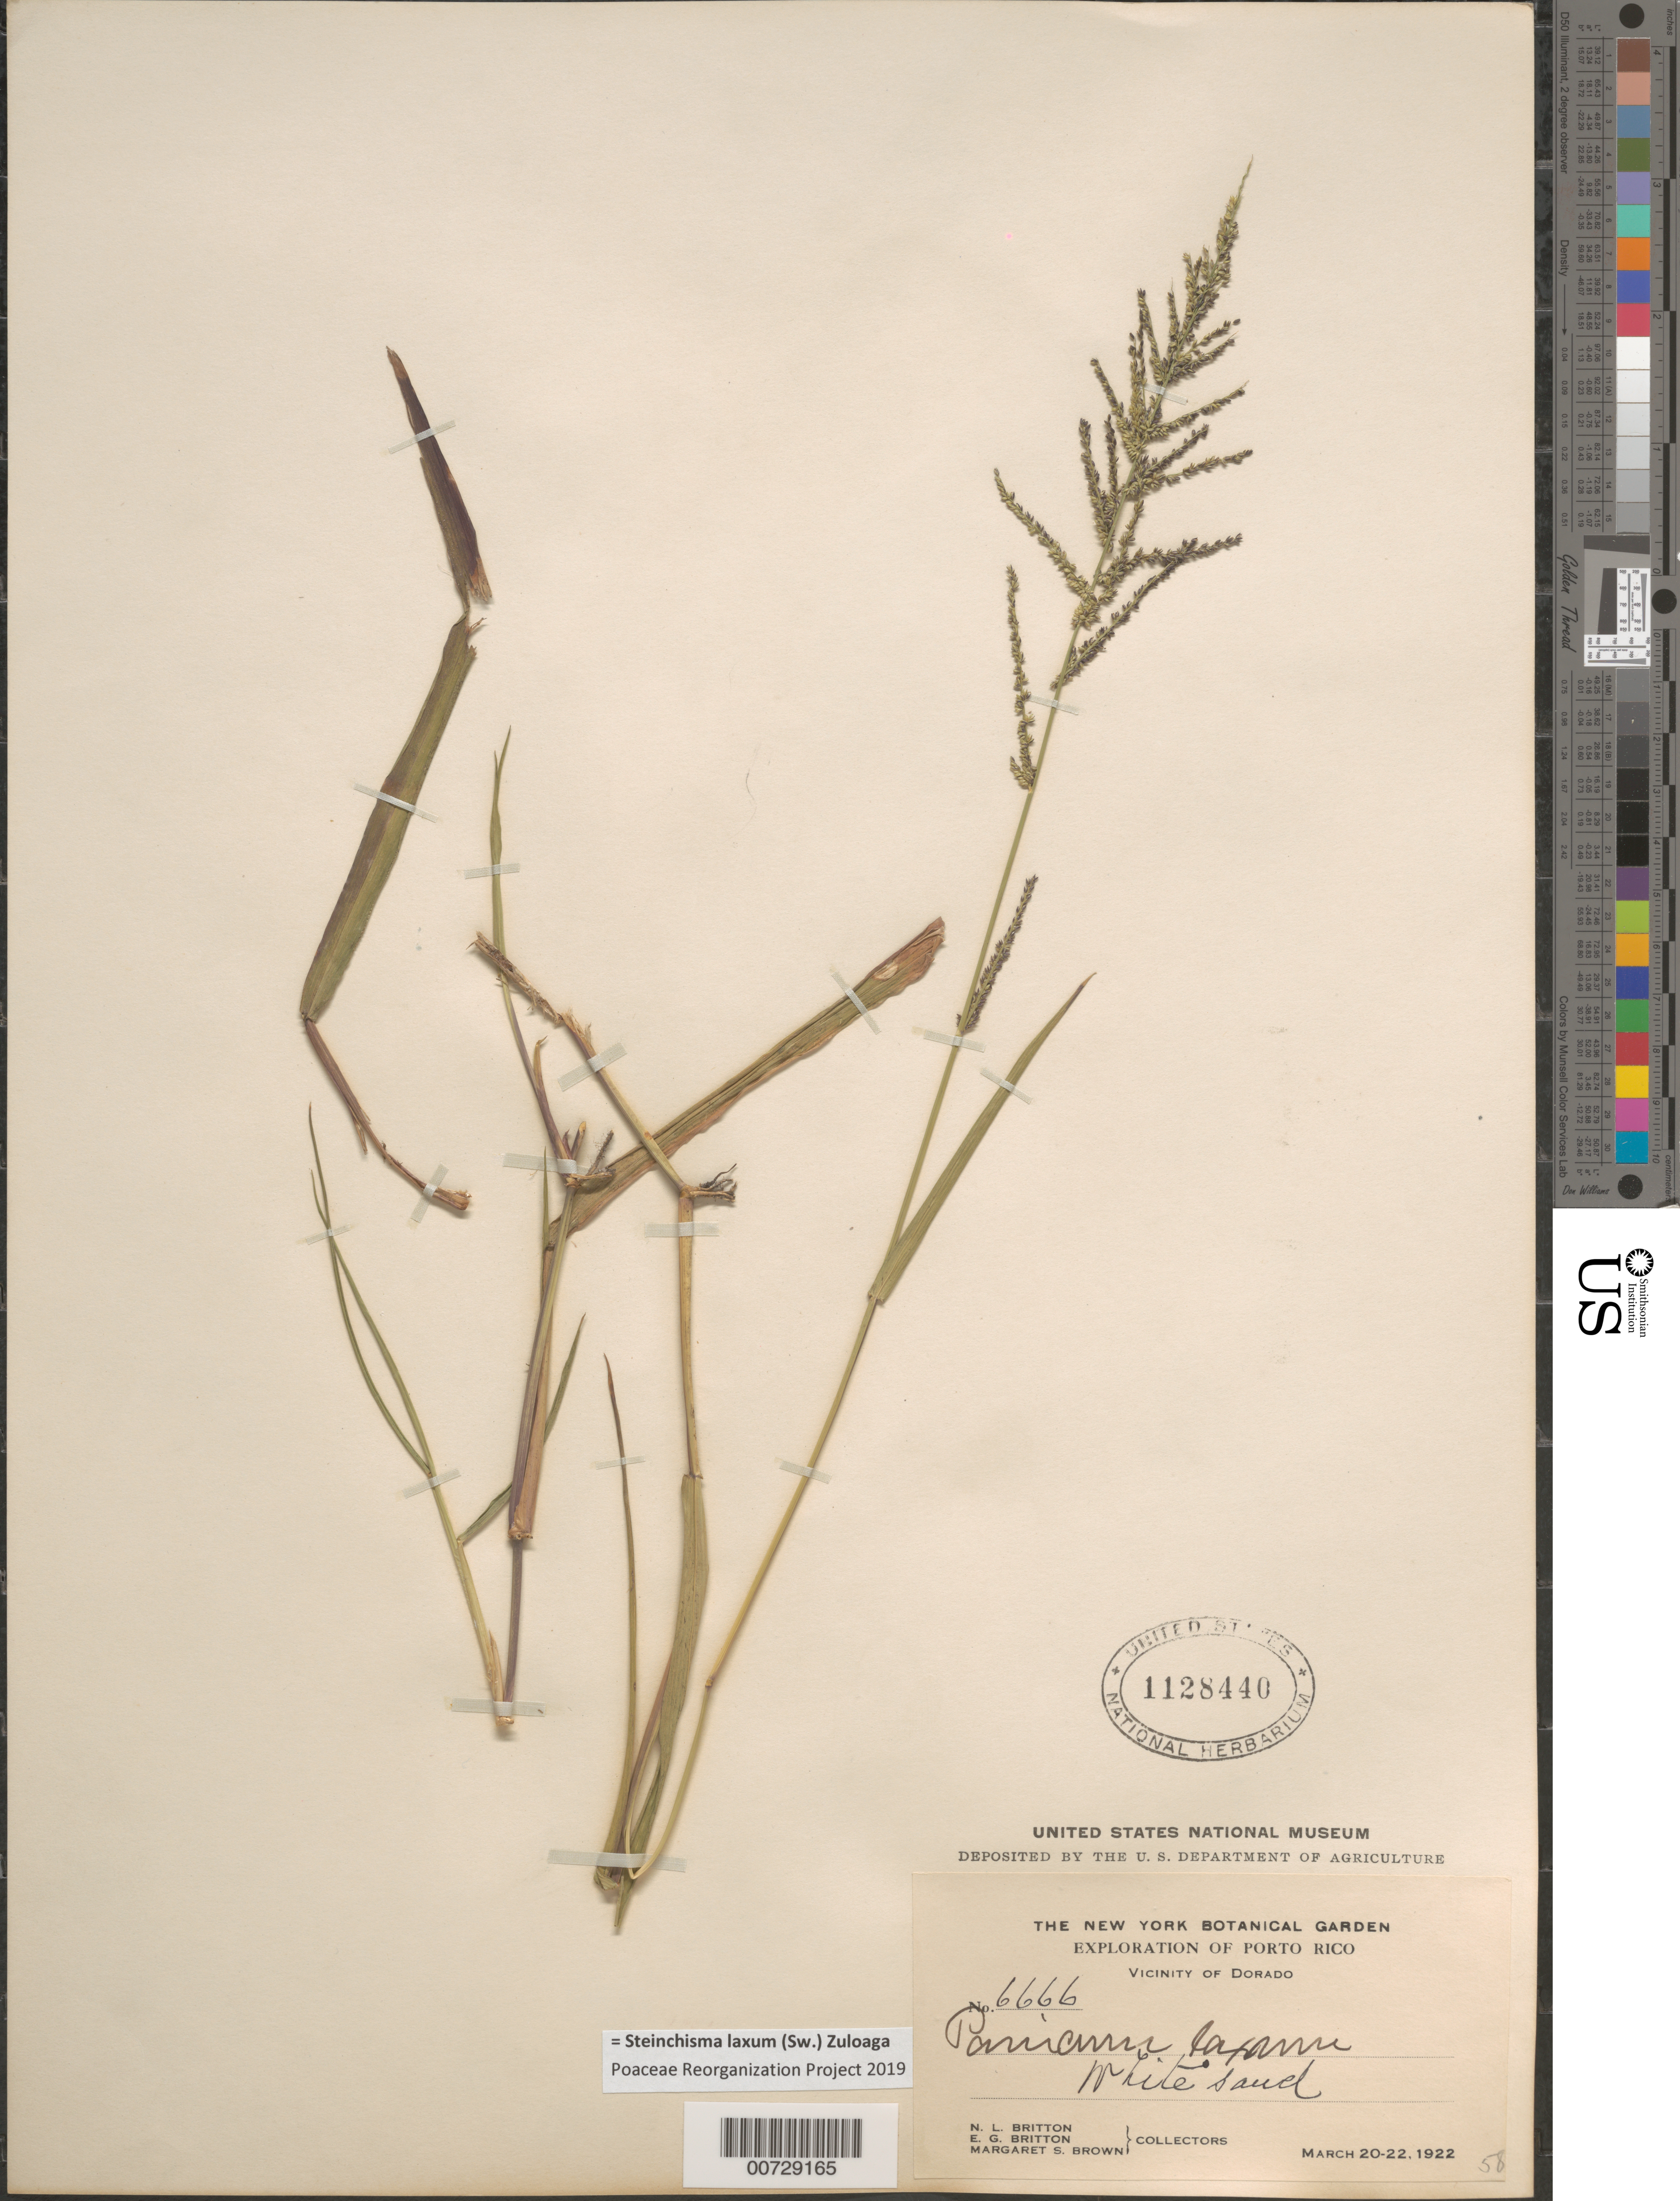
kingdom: Plantae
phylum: Tracheophyta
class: Liliopsida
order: Poales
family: Poaceae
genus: Steinchisma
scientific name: Steinchisma laxum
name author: (Sw.) Zuloaga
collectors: N. Britton, E. G. Britton & M. S. Brown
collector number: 6666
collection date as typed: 20 Mar 1922 to 22 Mar 1922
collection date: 1922-03-20/1922-03-22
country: Puerto Rico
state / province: Dorado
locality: Dorado, vic of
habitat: White sand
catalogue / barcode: US 1128440